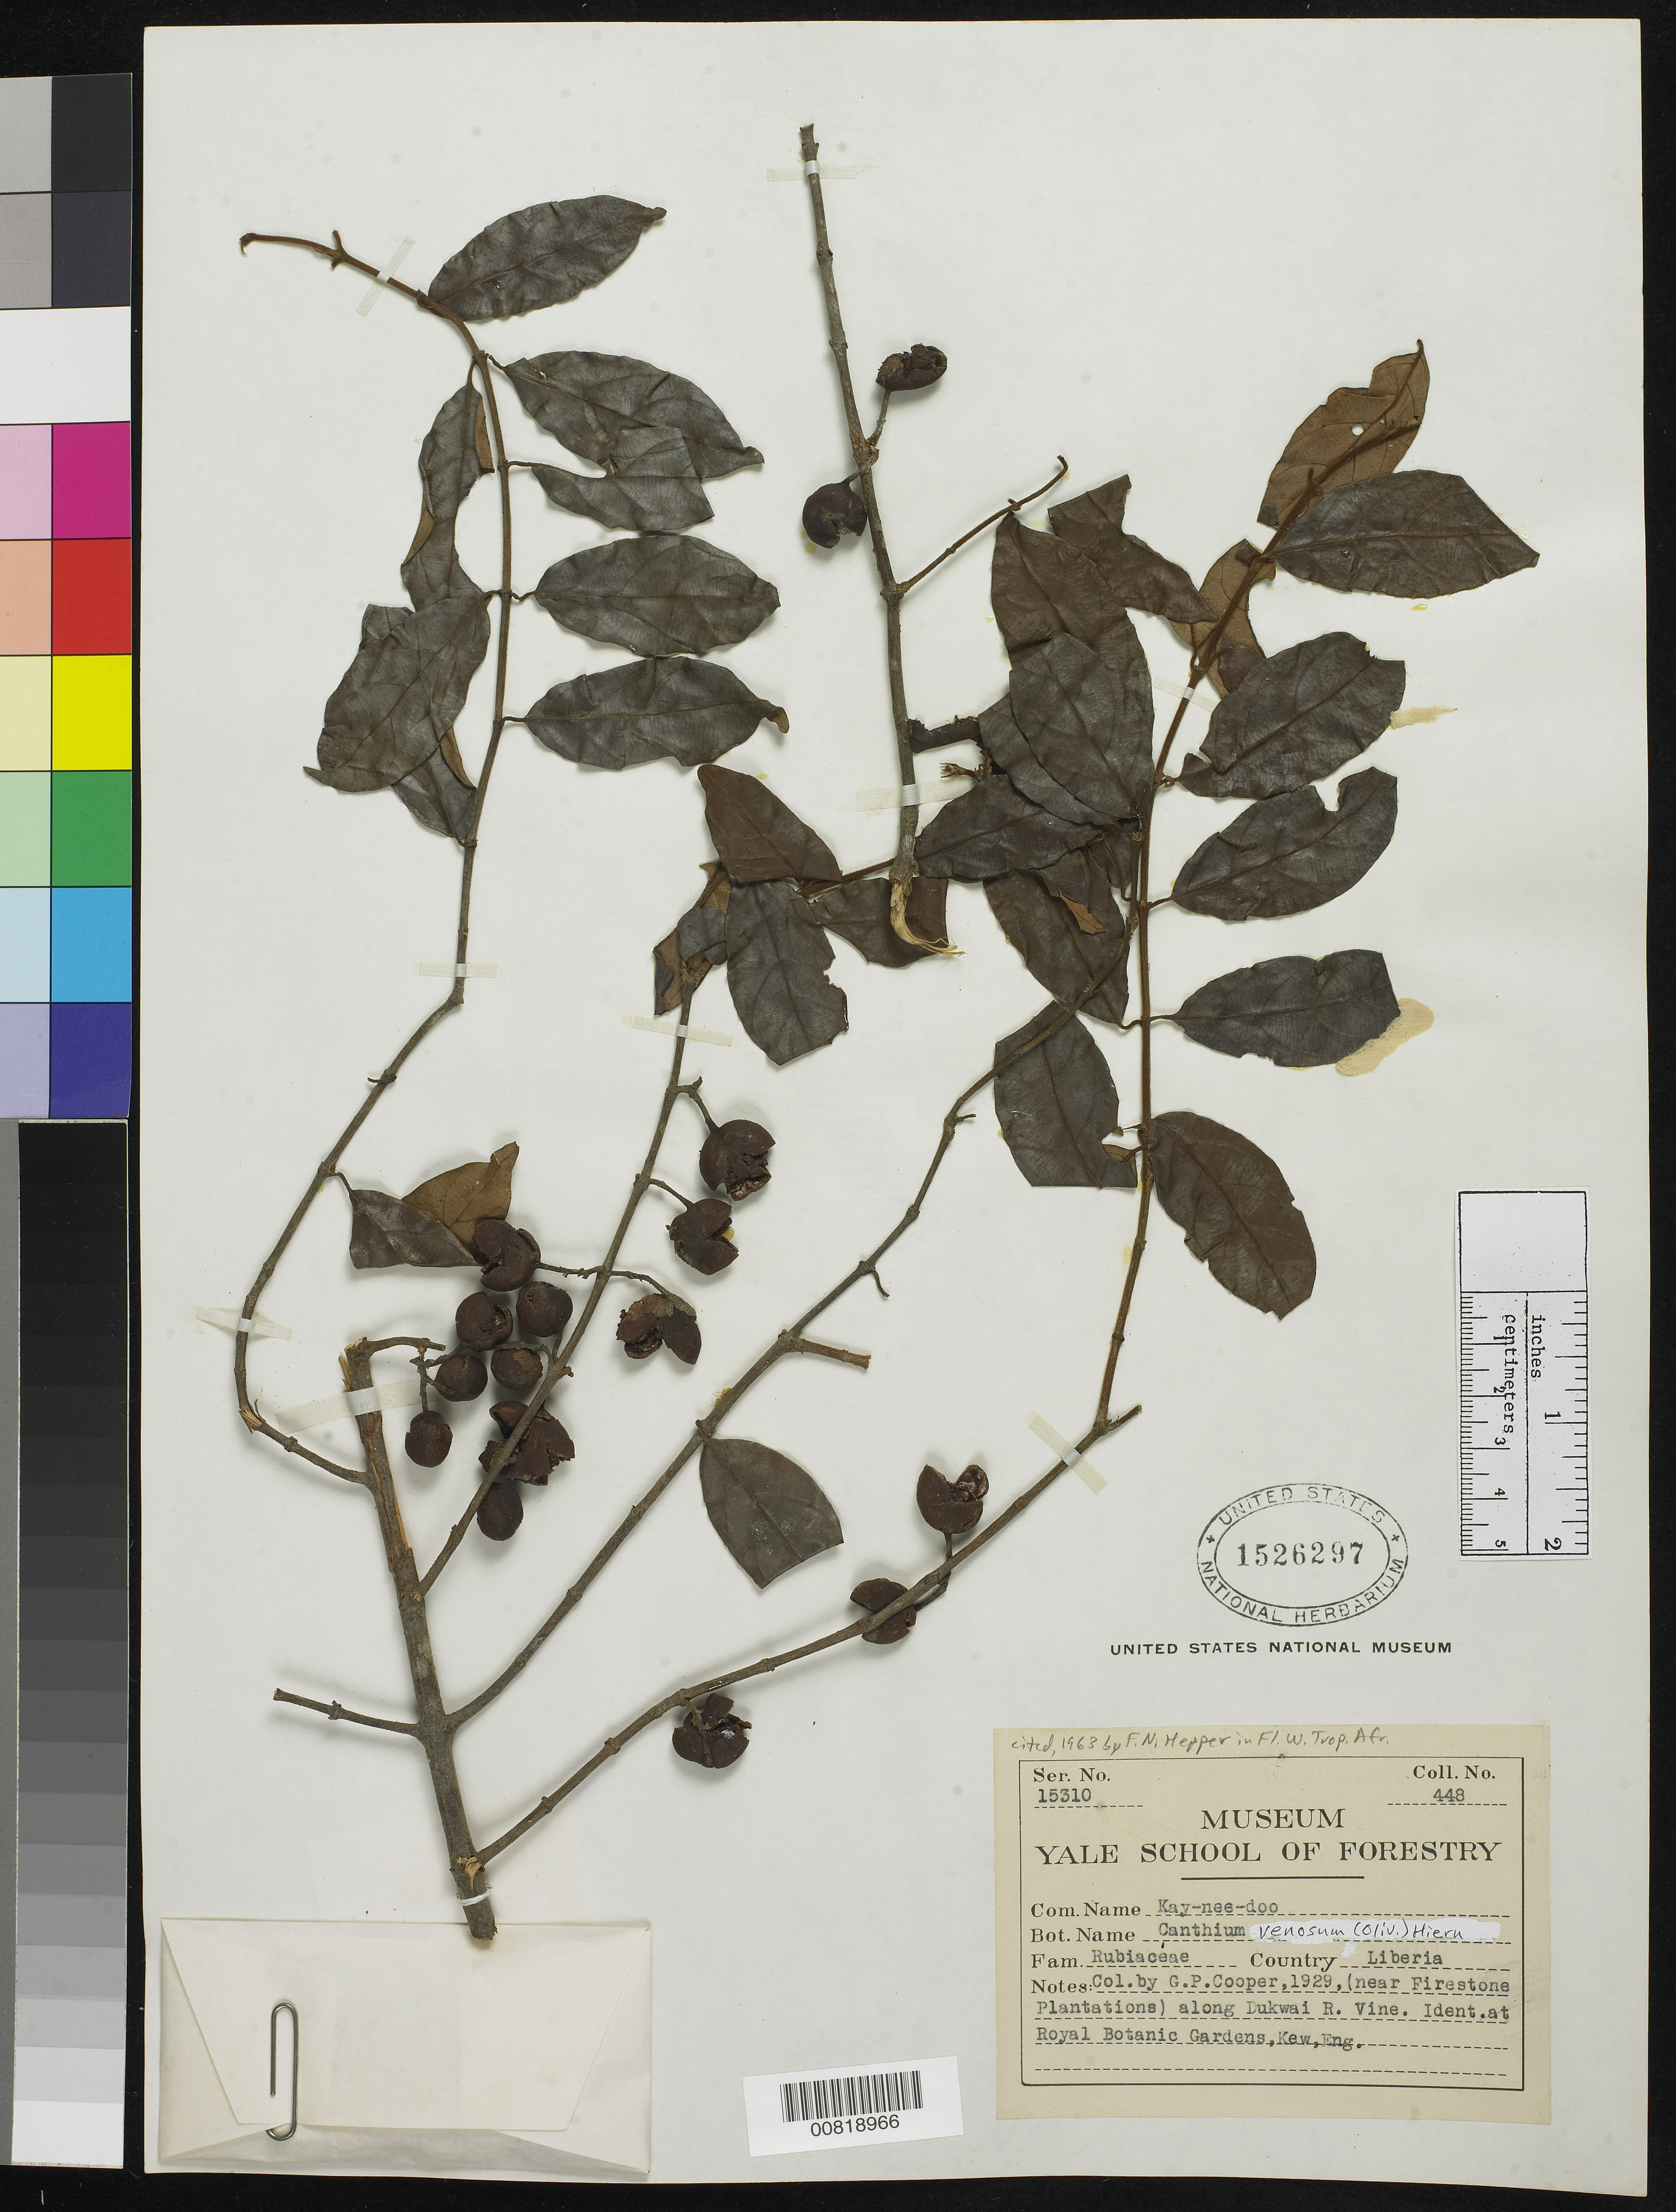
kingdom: Plantae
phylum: Tracheophyta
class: Magnoliopsida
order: Gentianales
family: Rubiaceae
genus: Canthium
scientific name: Canthium venosum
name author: (Oliv.) Hiern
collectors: G. Cooper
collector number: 448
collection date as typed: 1929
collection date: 1929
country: Liberia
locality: (near Firestone Plantations) along Dukwai River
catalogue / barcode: US 1526297